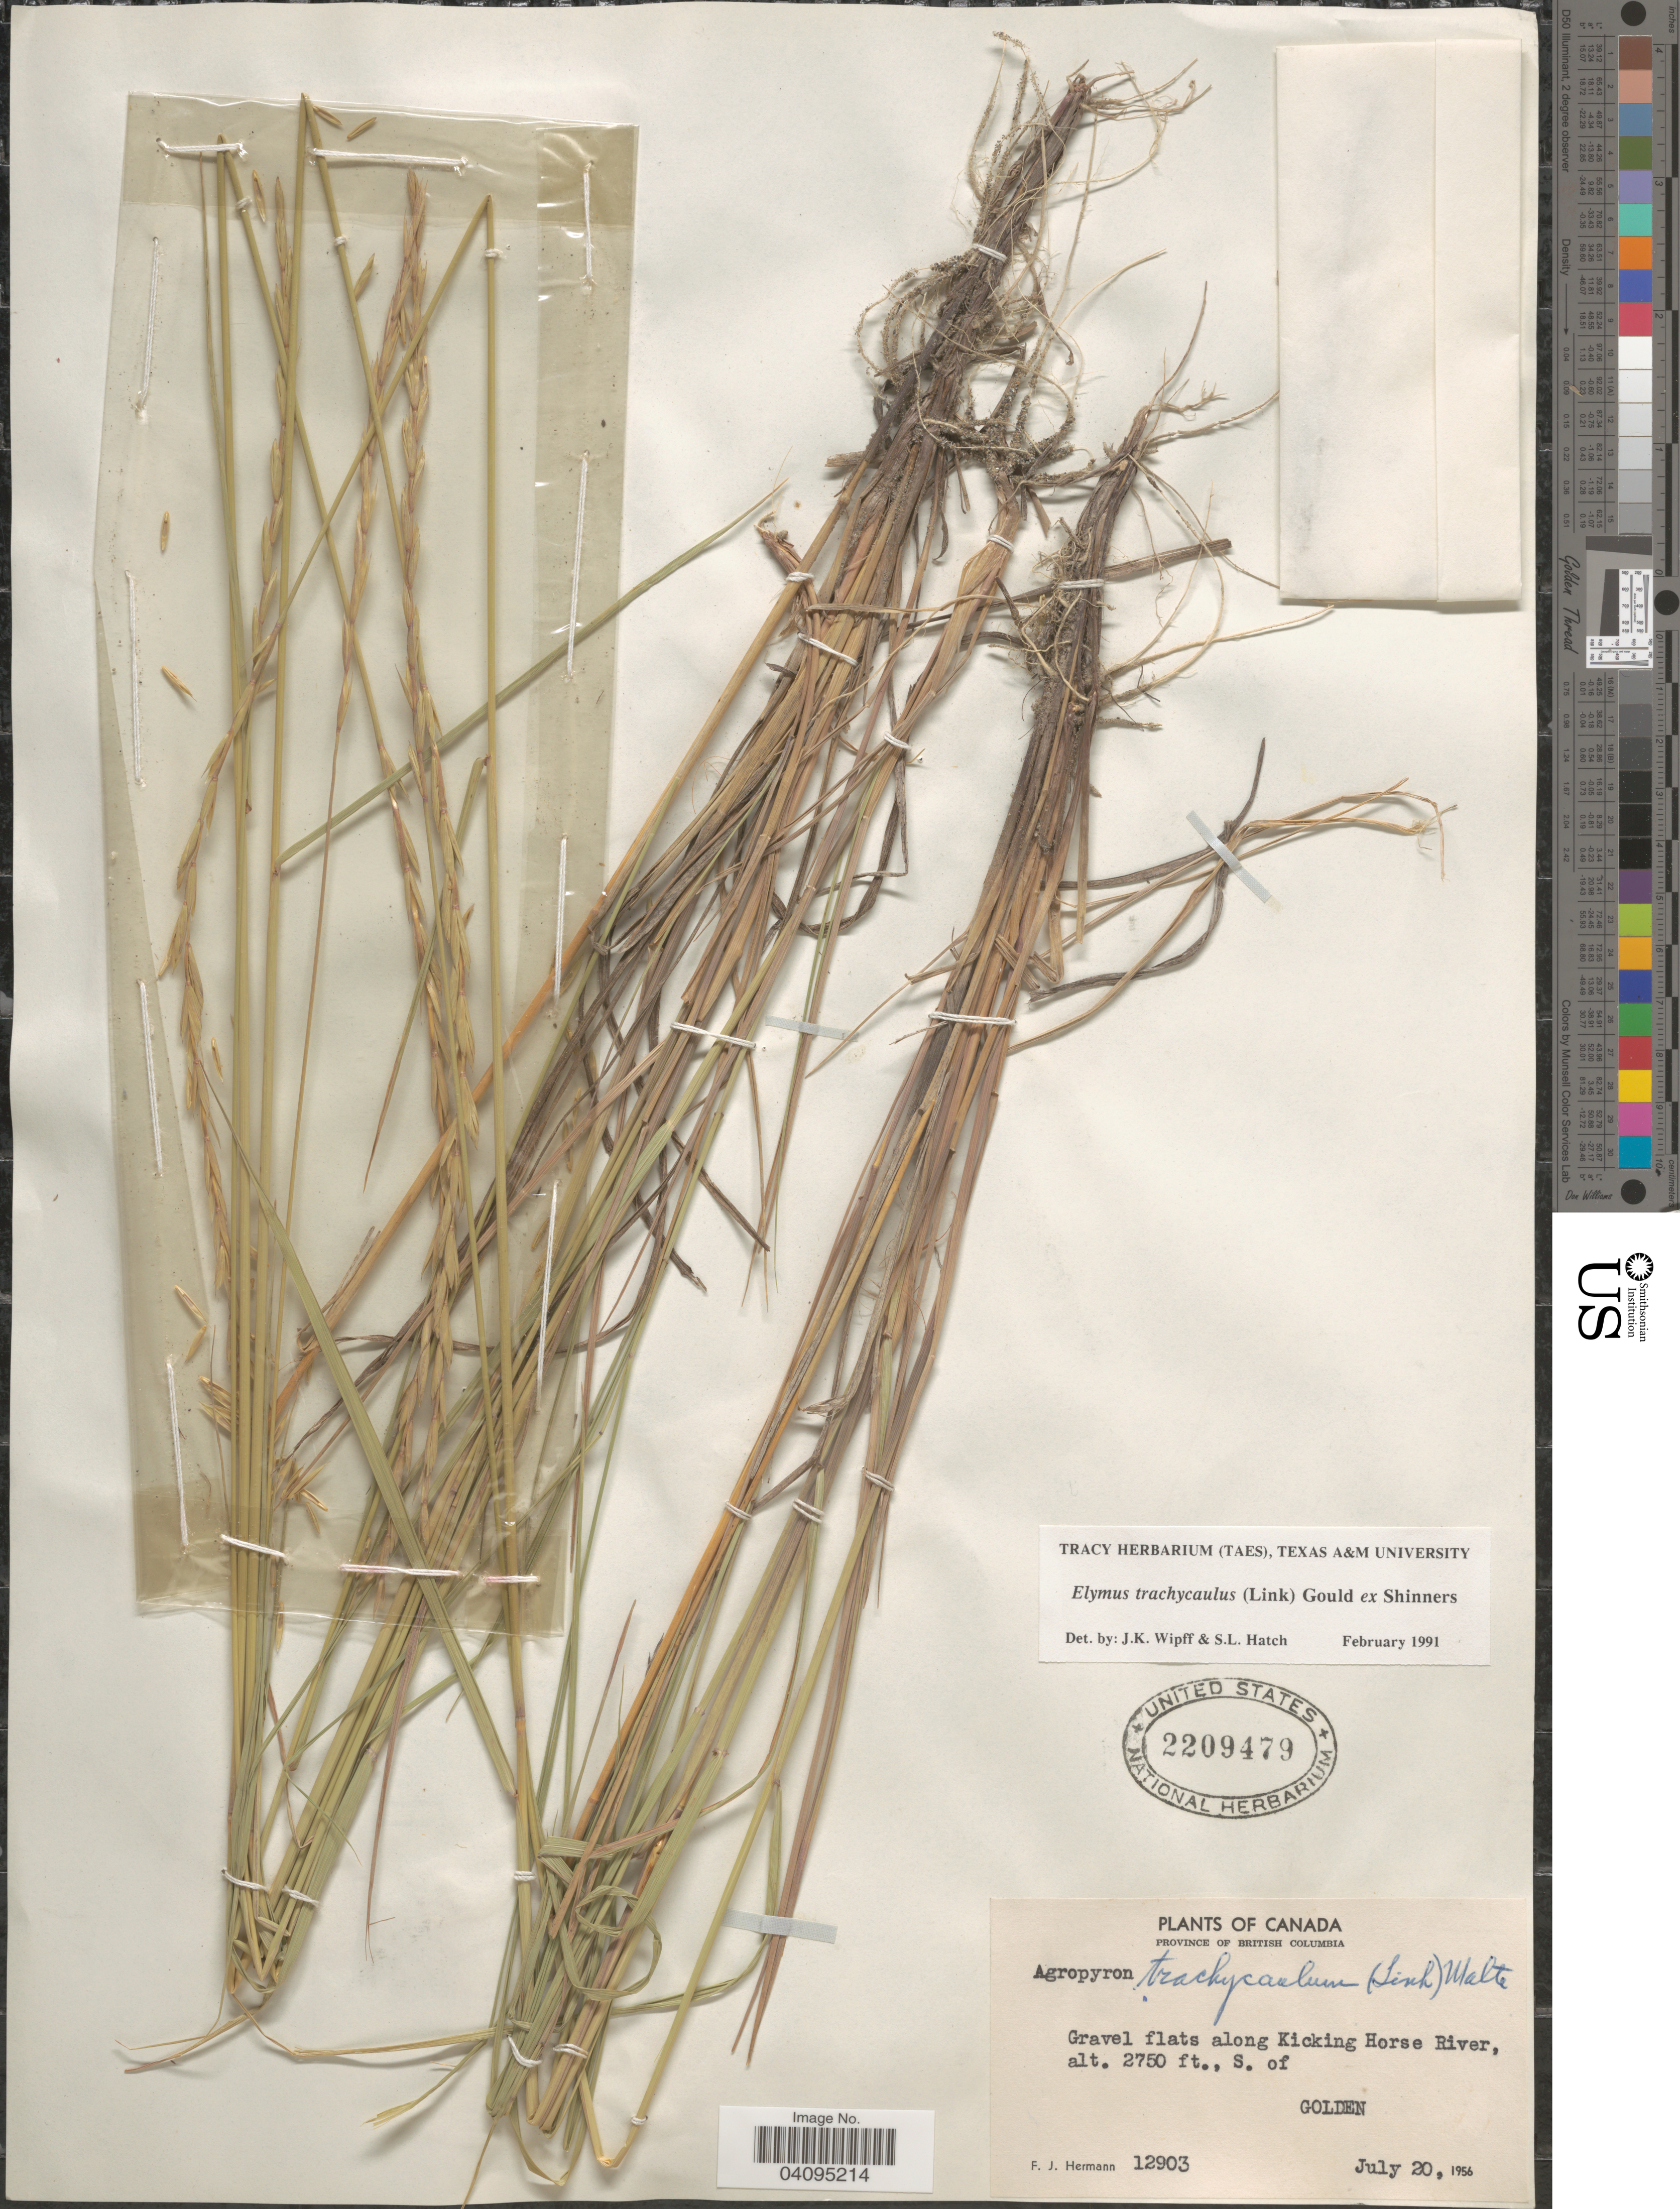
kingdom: Plantae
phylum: Tracheophyta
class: Liliopsida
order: Poales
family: Poaceae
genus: Elymus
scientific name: Elymus trachycaulus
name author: (Link) Gould ex Shinners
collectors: F. J. Hermann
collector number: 12903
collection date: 1956-07-20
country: Canada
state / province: British Columbia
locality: Gravel flats along Kicking Horse River, S. of Golden.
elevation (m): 838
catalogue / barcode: US 2209479